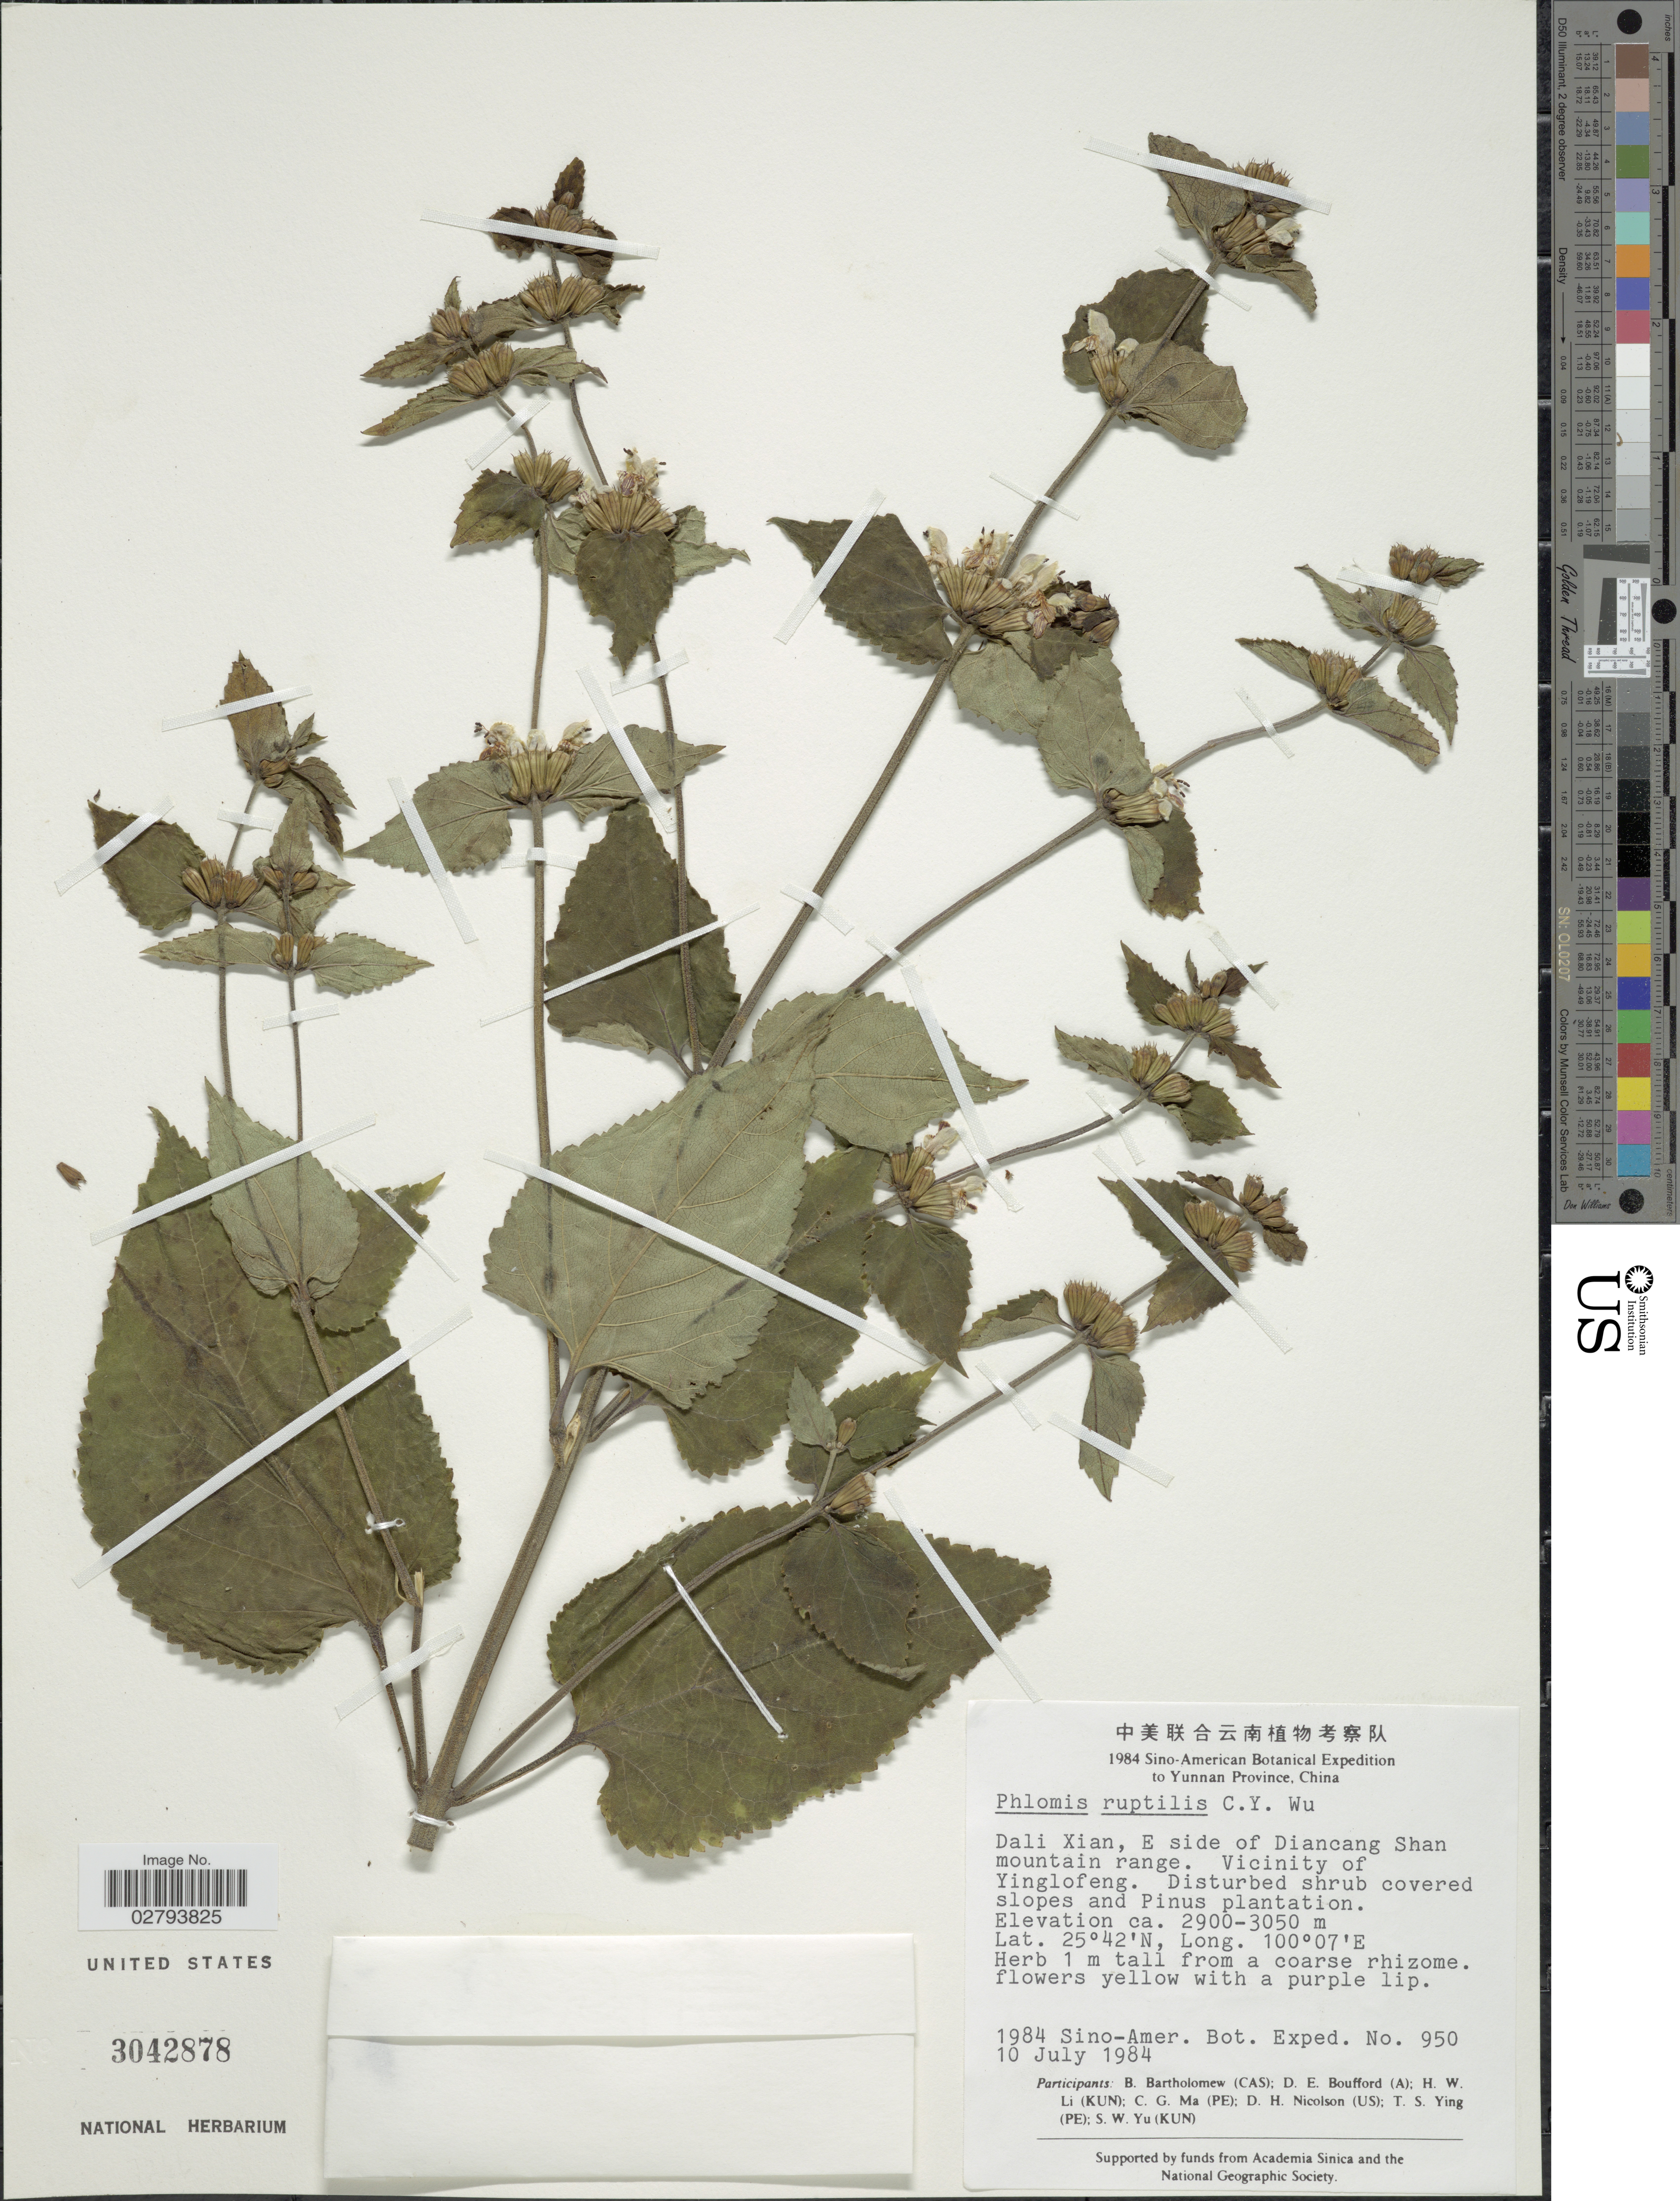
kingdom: Plantae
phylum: Tracheophyta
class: Magnoliopsida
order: Lamiales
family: Lamiaceae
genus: Phlomoides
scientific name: Phlomoides ruptilis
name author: (C.Y. Wu) Kamelin & Makhm.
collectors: Sino-Amer. Bot. Exped. 1984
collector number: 950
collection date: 1984-07-10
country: China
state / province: Yunnan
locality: Dali Xian, E side of Diancang Shan mountain range, Vicinity of Yinglofeng.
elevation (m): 2900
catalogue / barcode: US 3042878